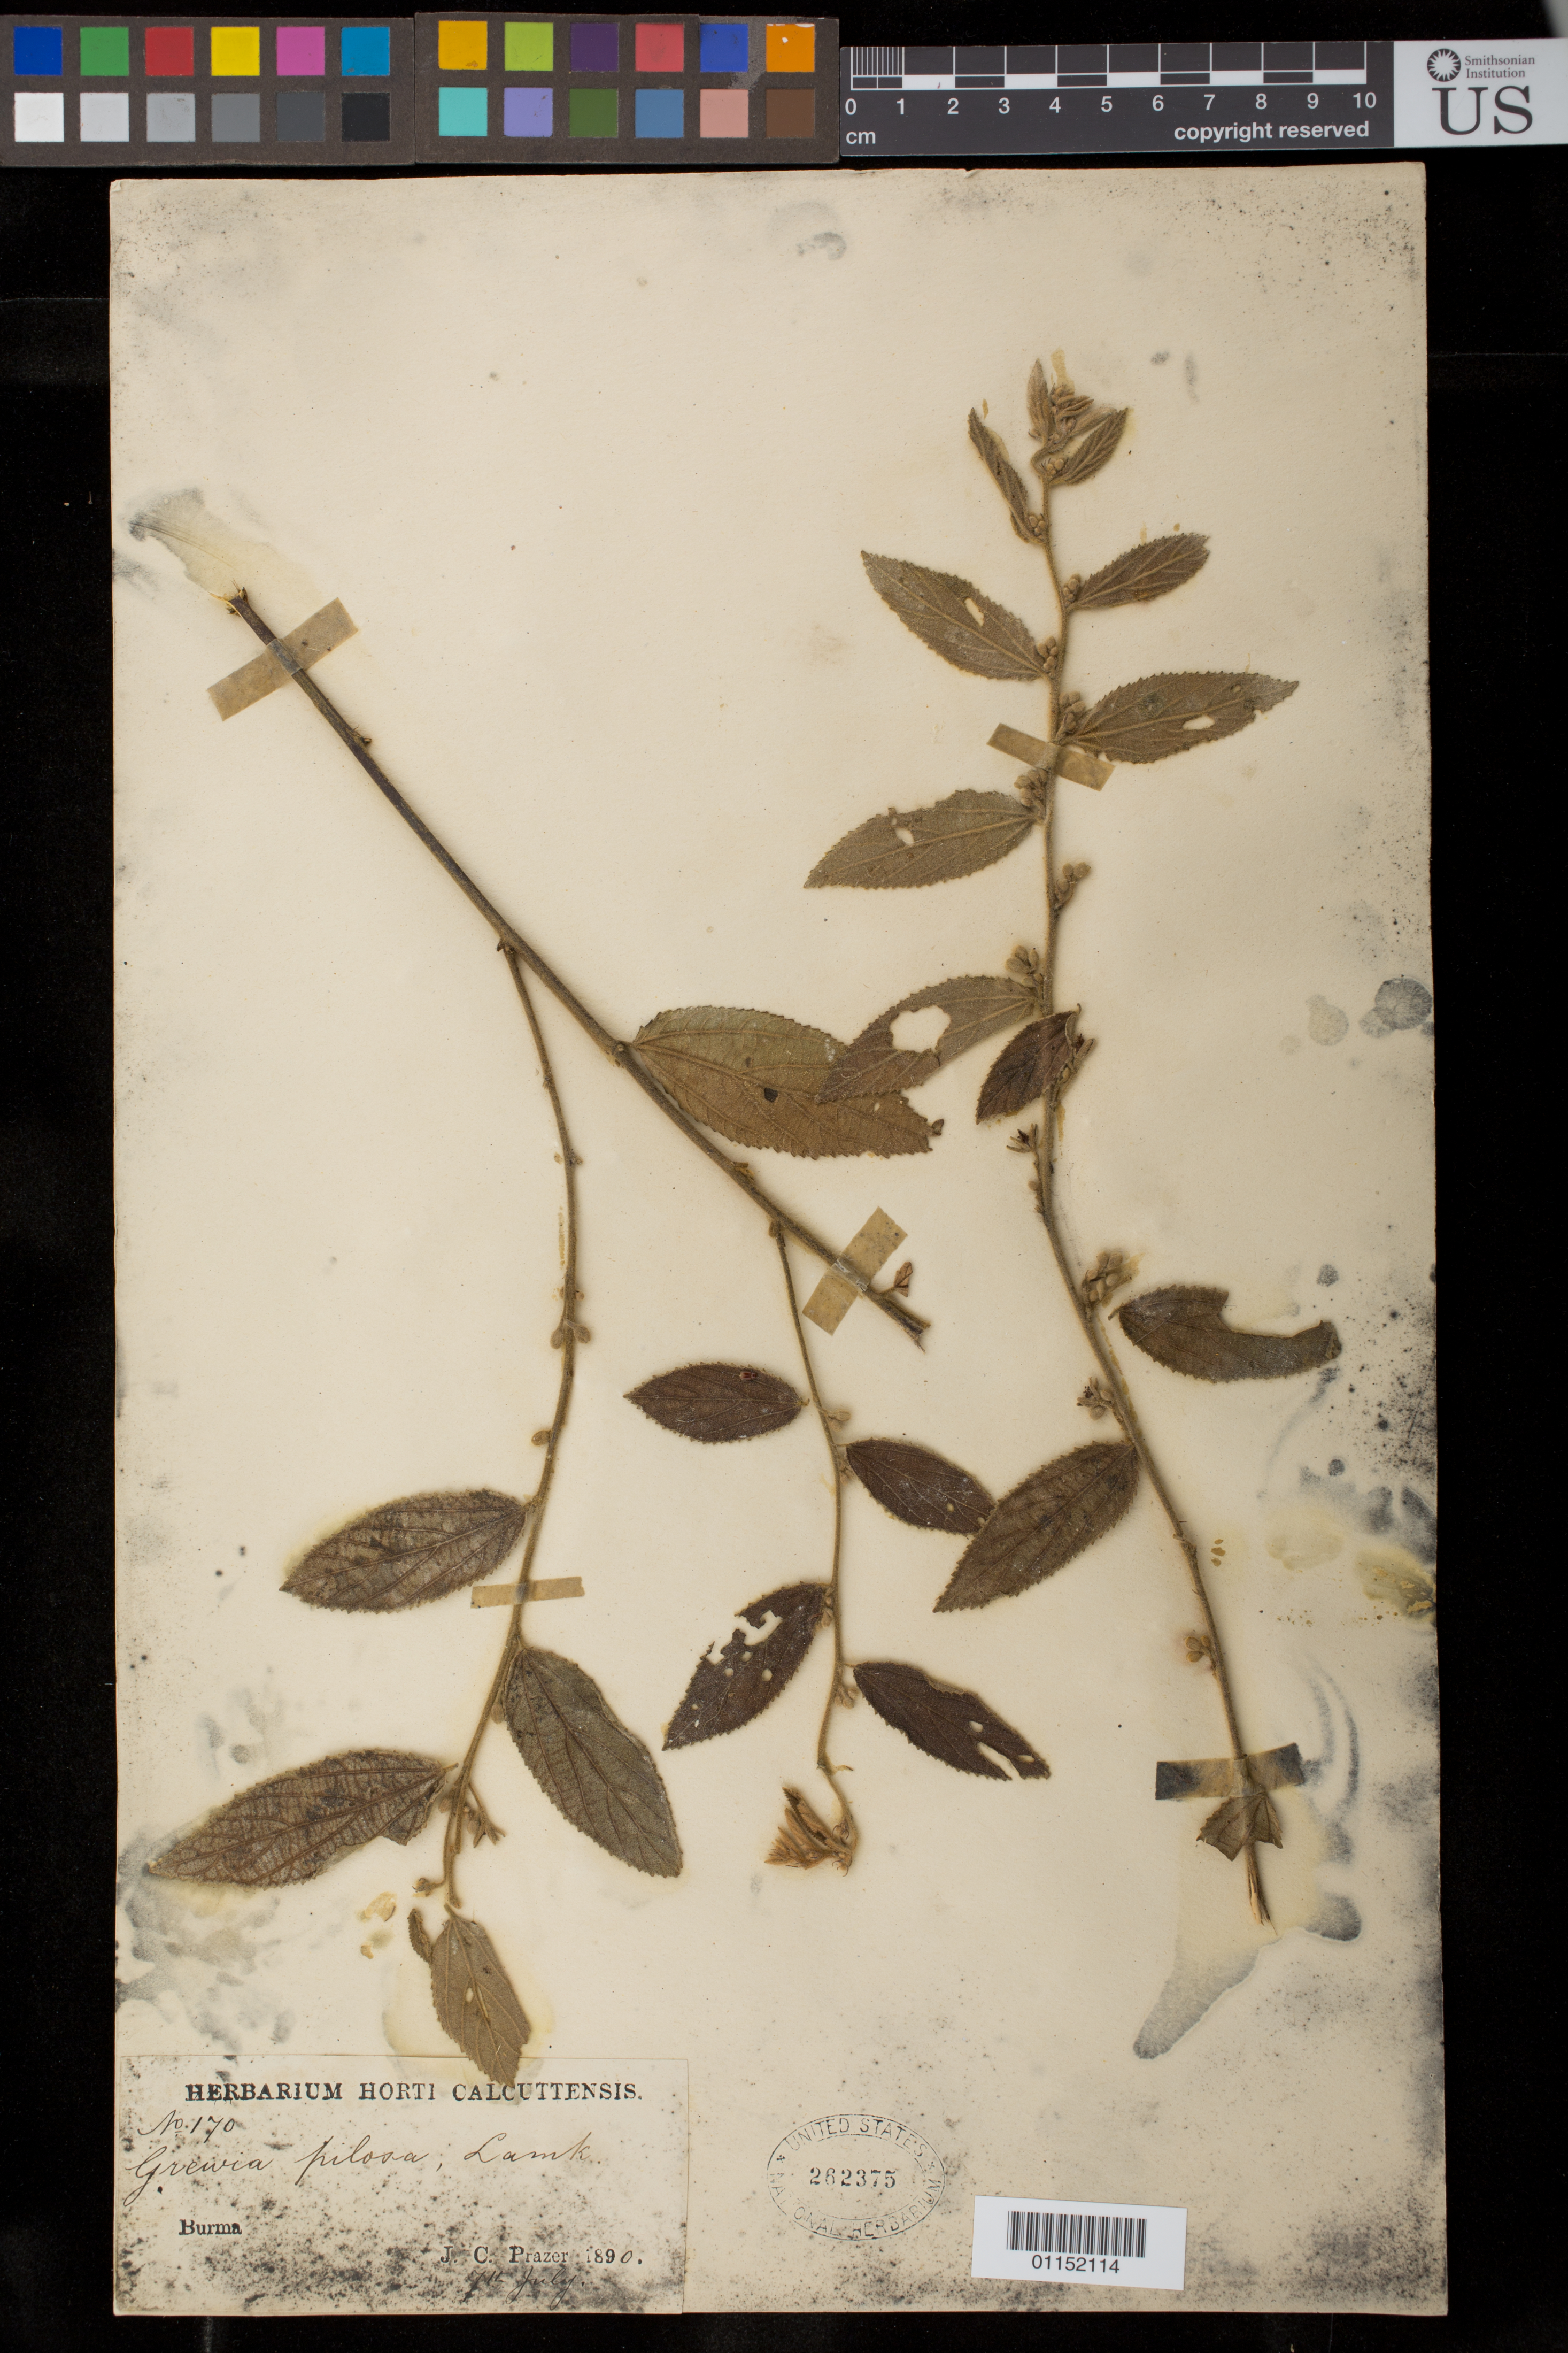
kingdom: Plantae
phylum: Tracheophyta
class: Magnoliopsida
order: Malvales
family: Malvaceae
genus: Grewia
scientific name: Grewia pilosa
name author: Lam.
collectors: J. Prazer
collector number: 170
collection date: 1890-07-07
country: Myanmar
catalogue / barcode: US 262375